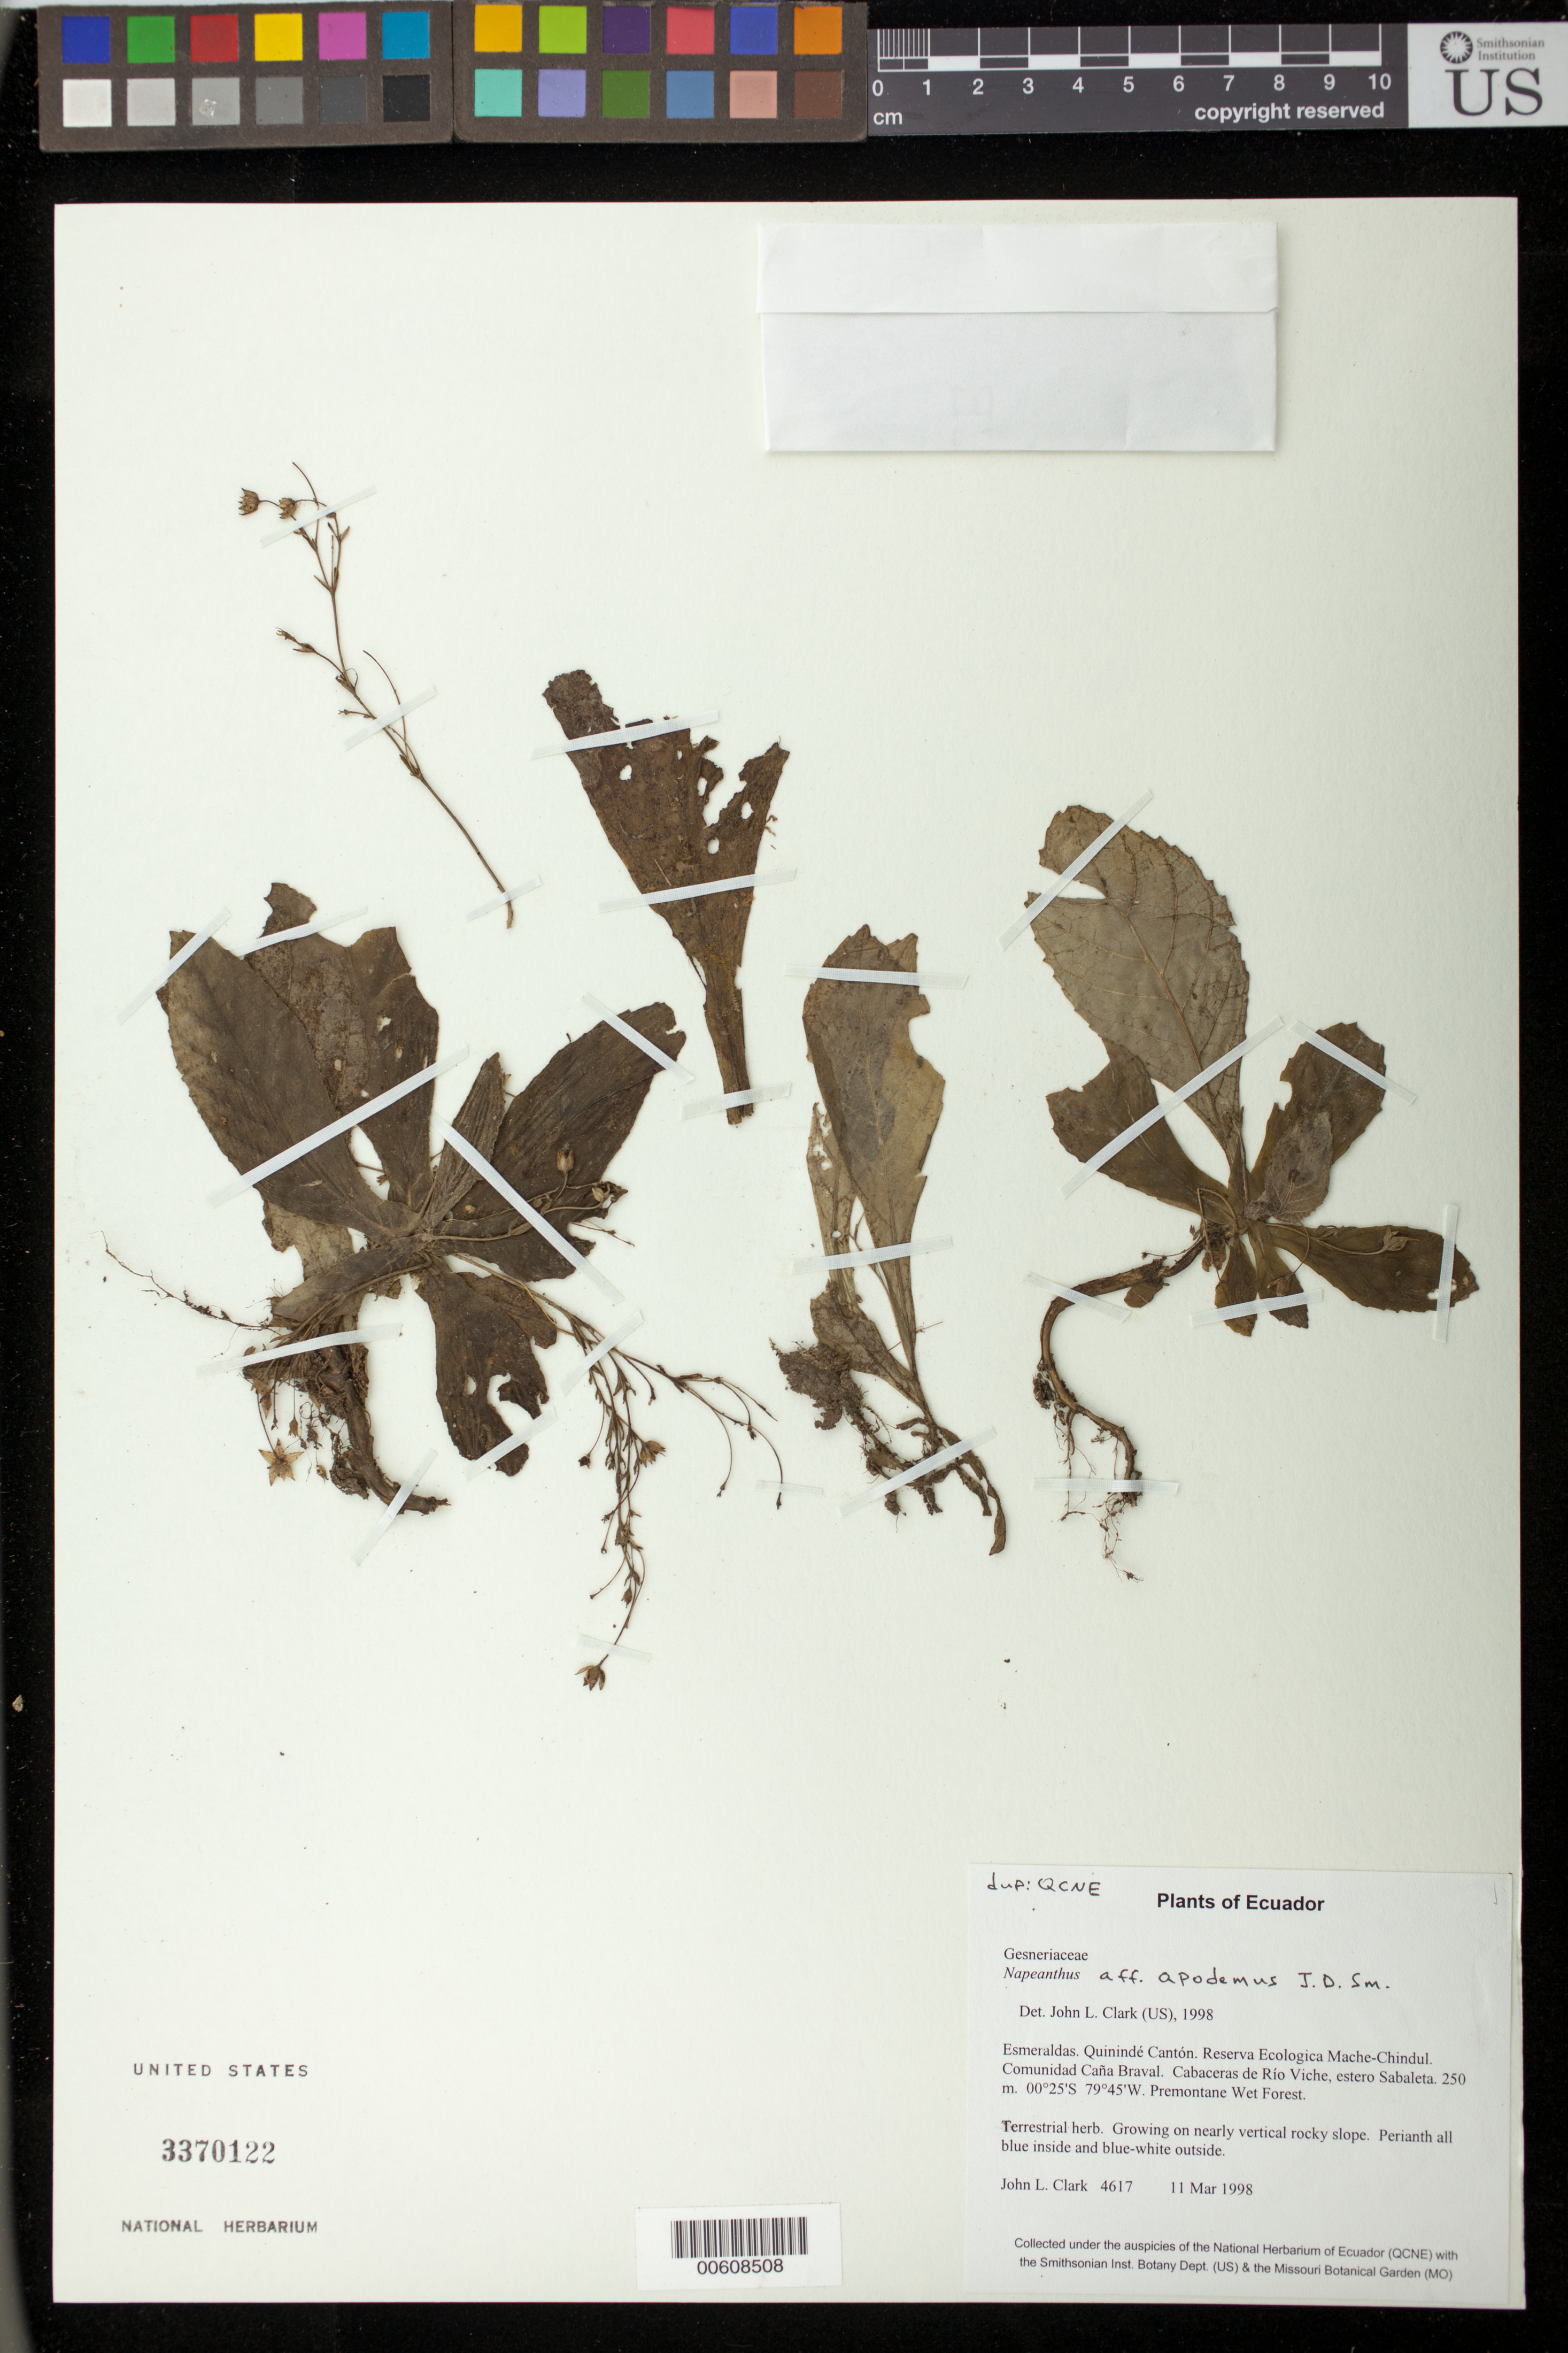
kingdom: Plantae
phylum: Tracheophyta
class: Magnoliopsida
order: Lamiales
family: Gesneriaceae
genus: Napeanthus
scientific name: Napeanthus apodemus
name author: Donn. Sm.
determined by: Clark, J. L., (SEL), The Marie Selby Botanical Garden (UNITED STATES)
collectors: J. L. Clark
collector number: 4617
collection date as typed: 11 Mar 1998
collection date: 1998-03-11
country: Ecuador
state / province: Esmeraldas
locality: Quinindé Cantón. Reserva Ecologica Mache-Chindul. Comunidad Caña Braval. Cabaceras de Río Viche, estero Sabaleta.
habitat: Premontane Wet Forest.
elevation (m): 250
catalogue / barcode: US 3370122